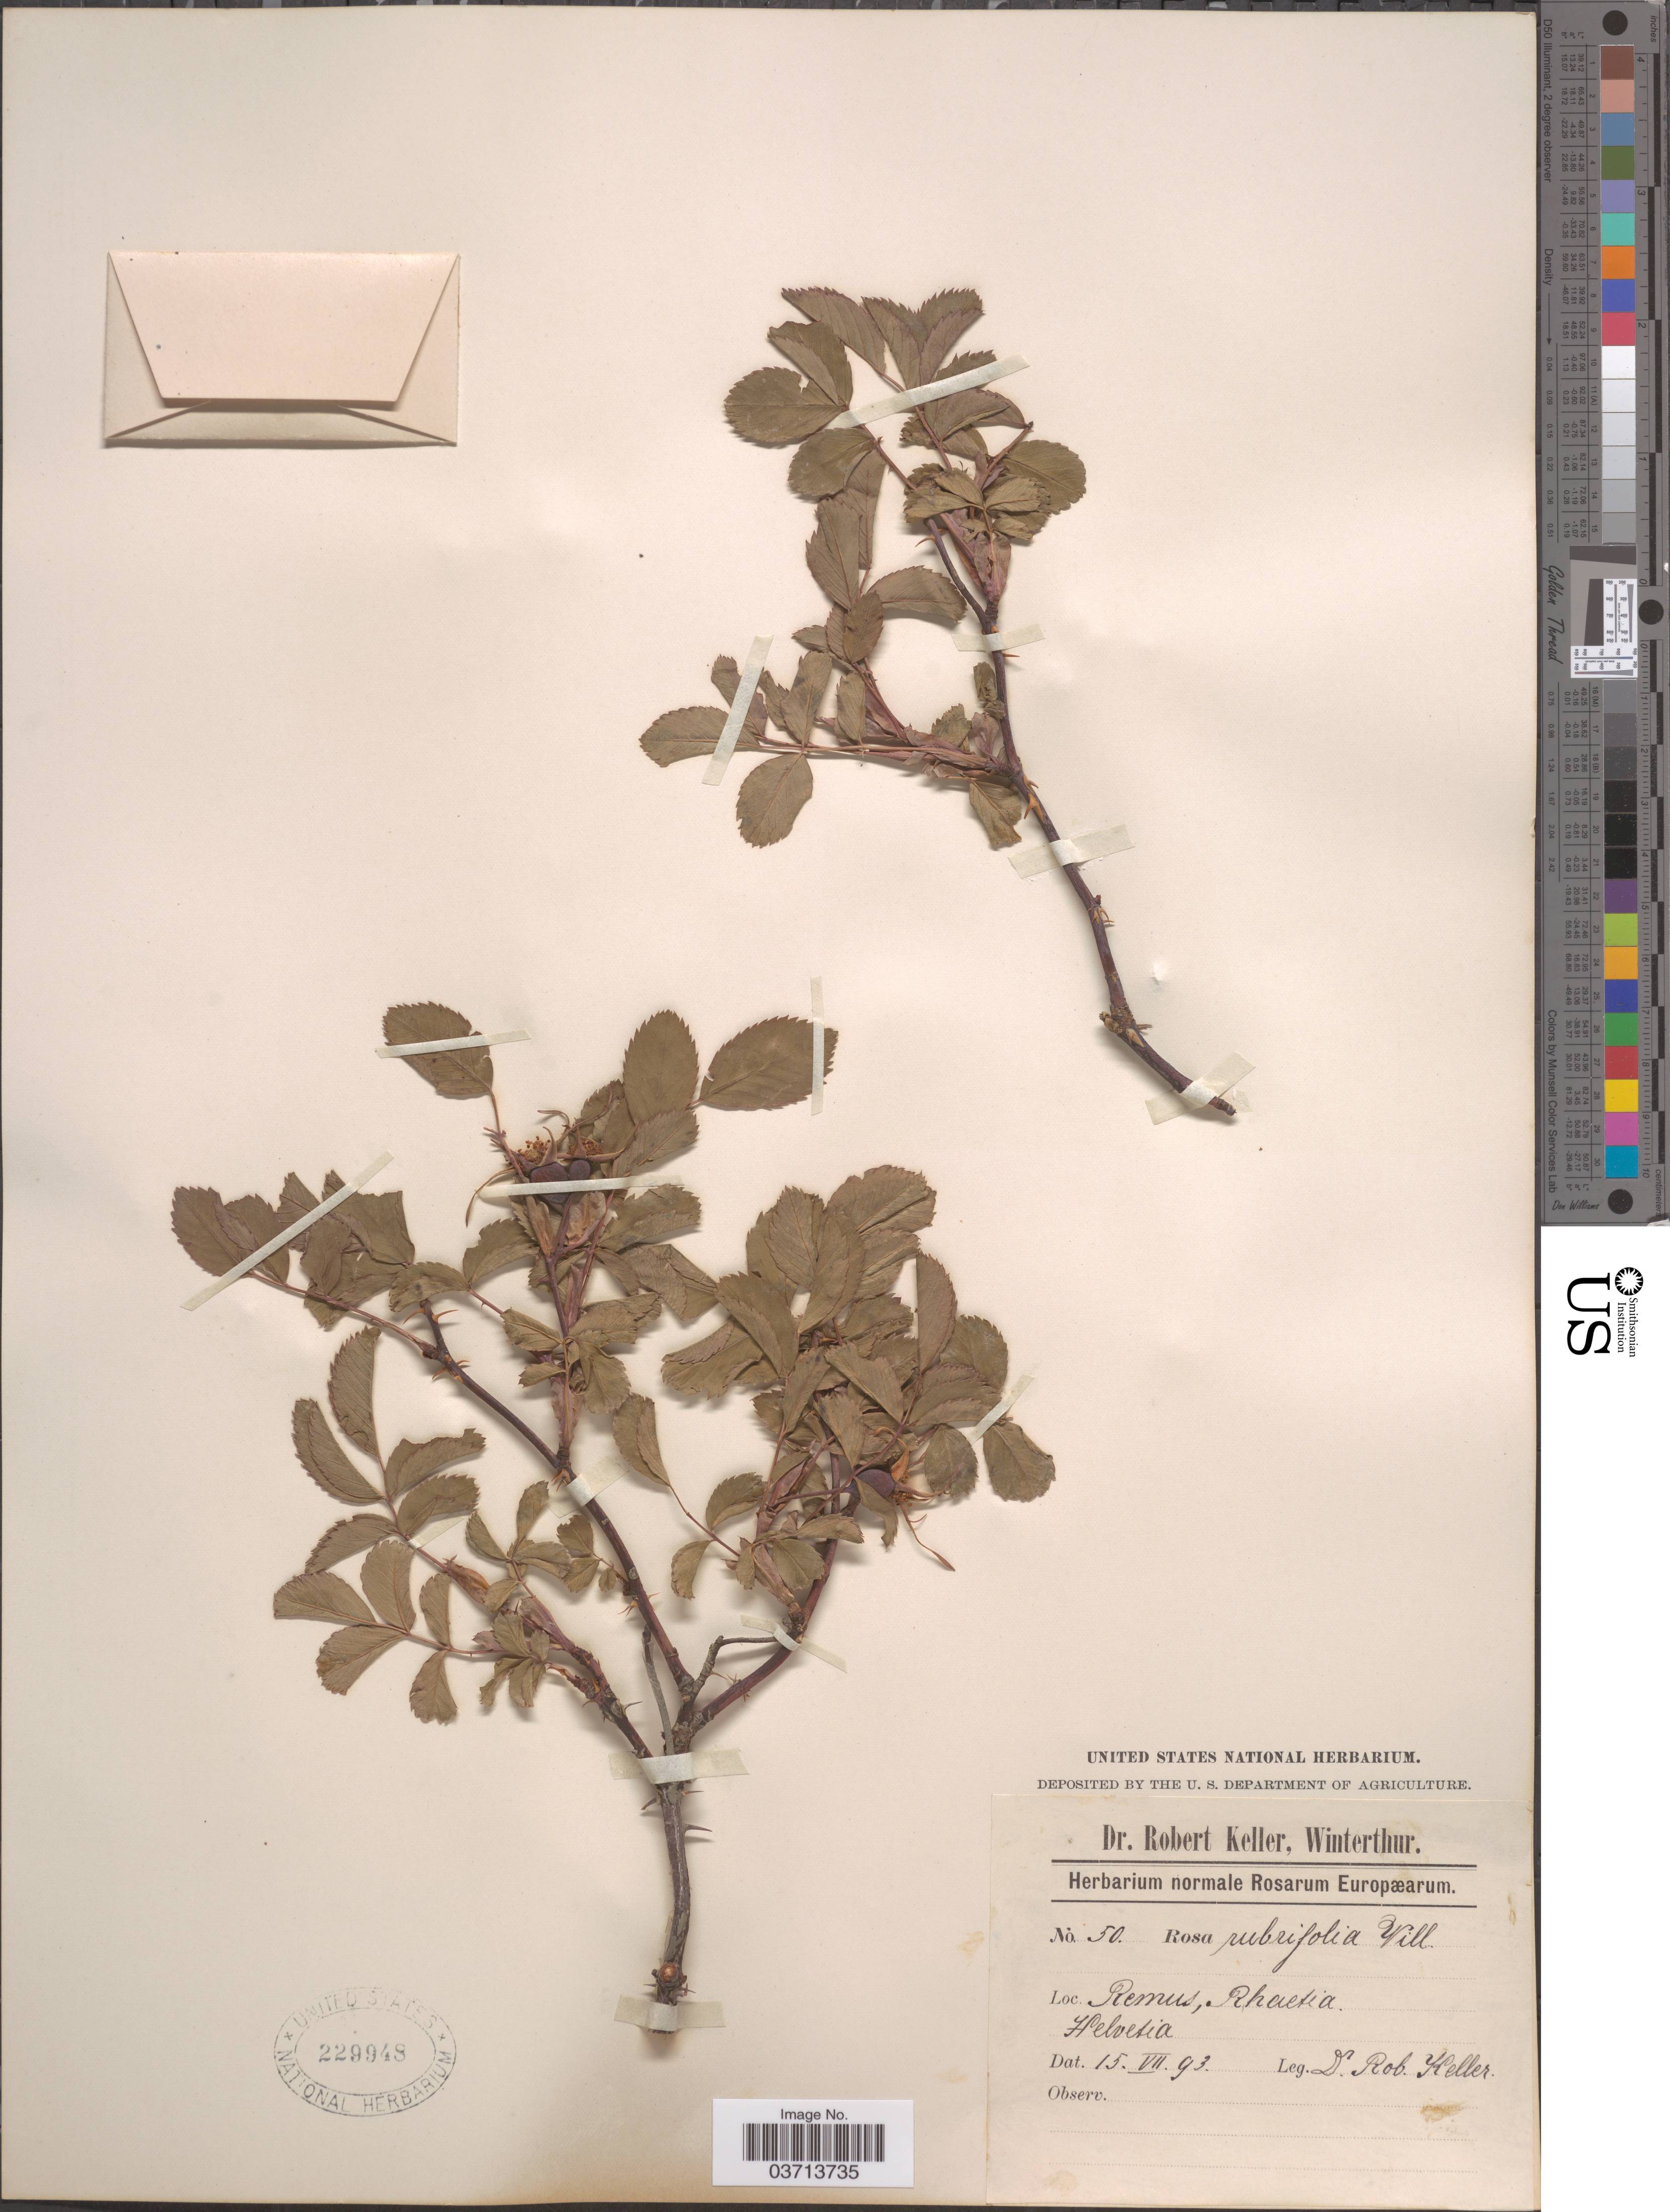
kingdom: Plantae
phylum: Tracheophyta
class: Magnoliopsida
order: Rosales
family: Rosaceae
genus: Rosa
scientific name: Rosa rubrifolia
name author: Vill.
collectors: R. Keller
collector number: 50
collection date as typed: Transcribed d/m/y: 15/7/93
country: Switzerland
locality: Remus, Rhaetia. Helvetia.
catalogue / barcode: US 229948